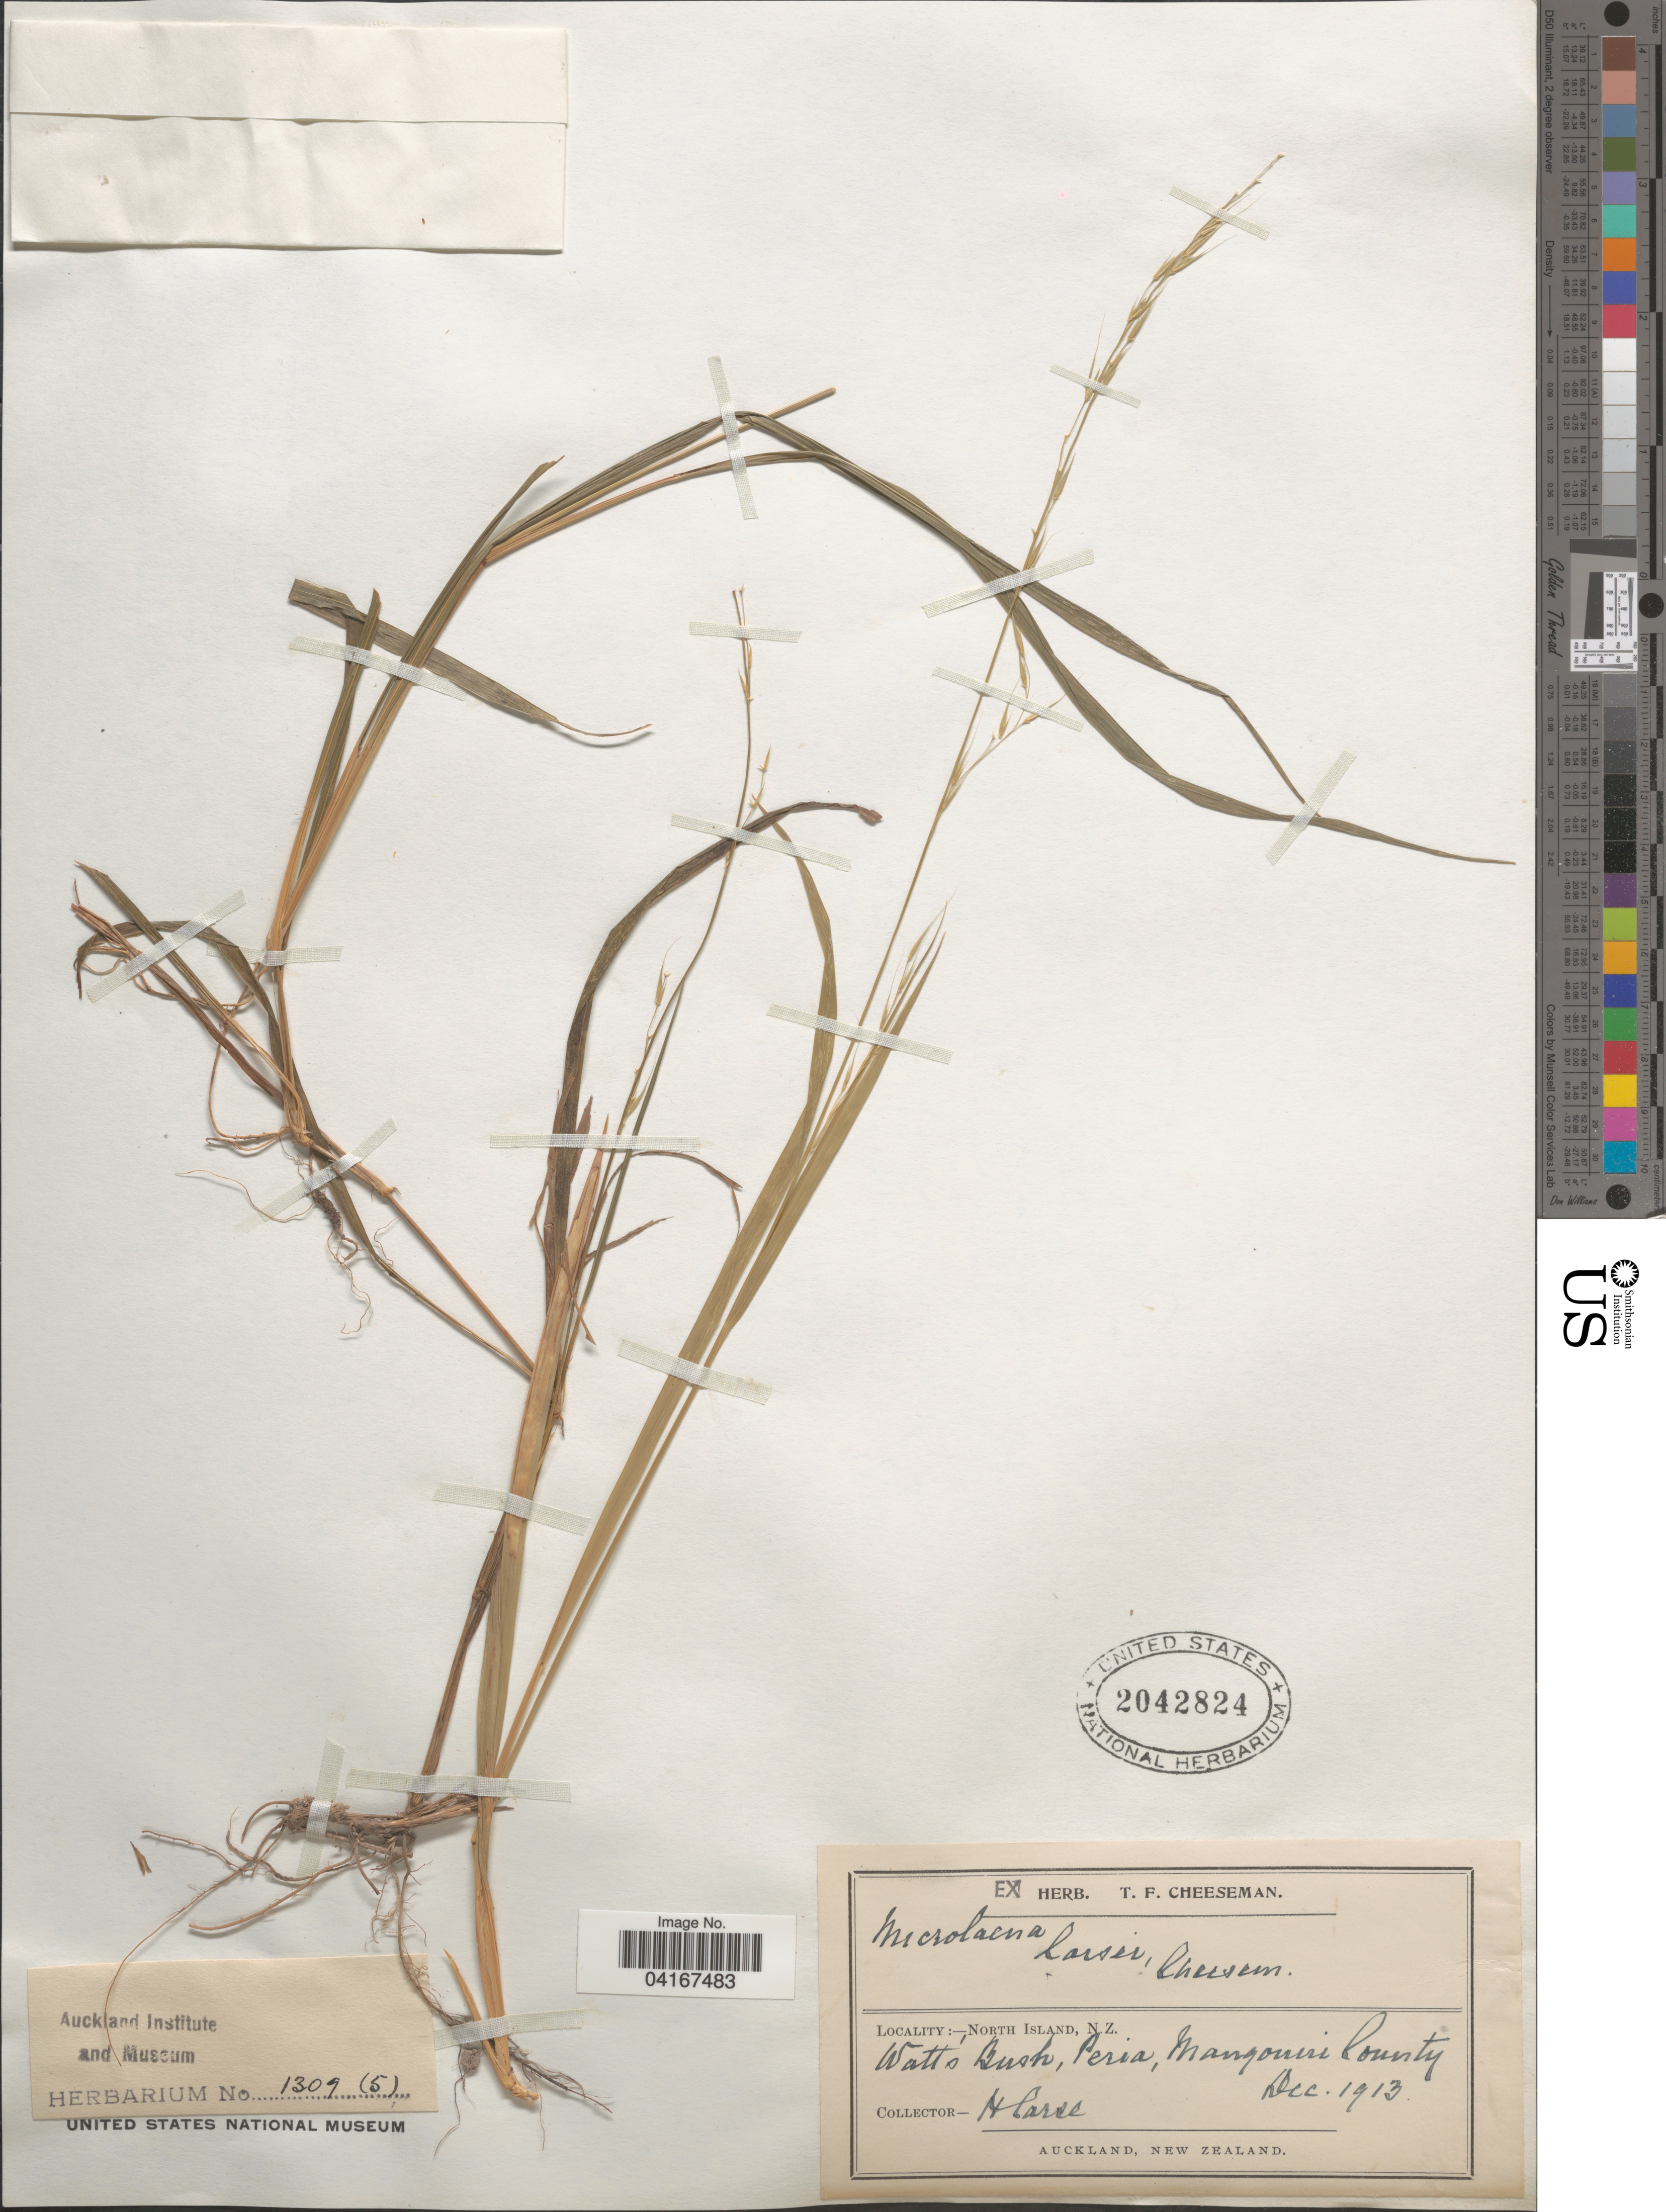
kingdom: Plantae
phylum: Tracheophyta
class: Liliopsida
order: Poales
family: Poaceae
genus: Microlaena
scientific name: Microlaena carsei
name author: Cheeseman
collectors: H. Carse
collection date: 1913-12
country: New Zealand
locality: North Island. Watt's Bush, Peria, Mangonui County.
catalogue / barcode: US 2042824